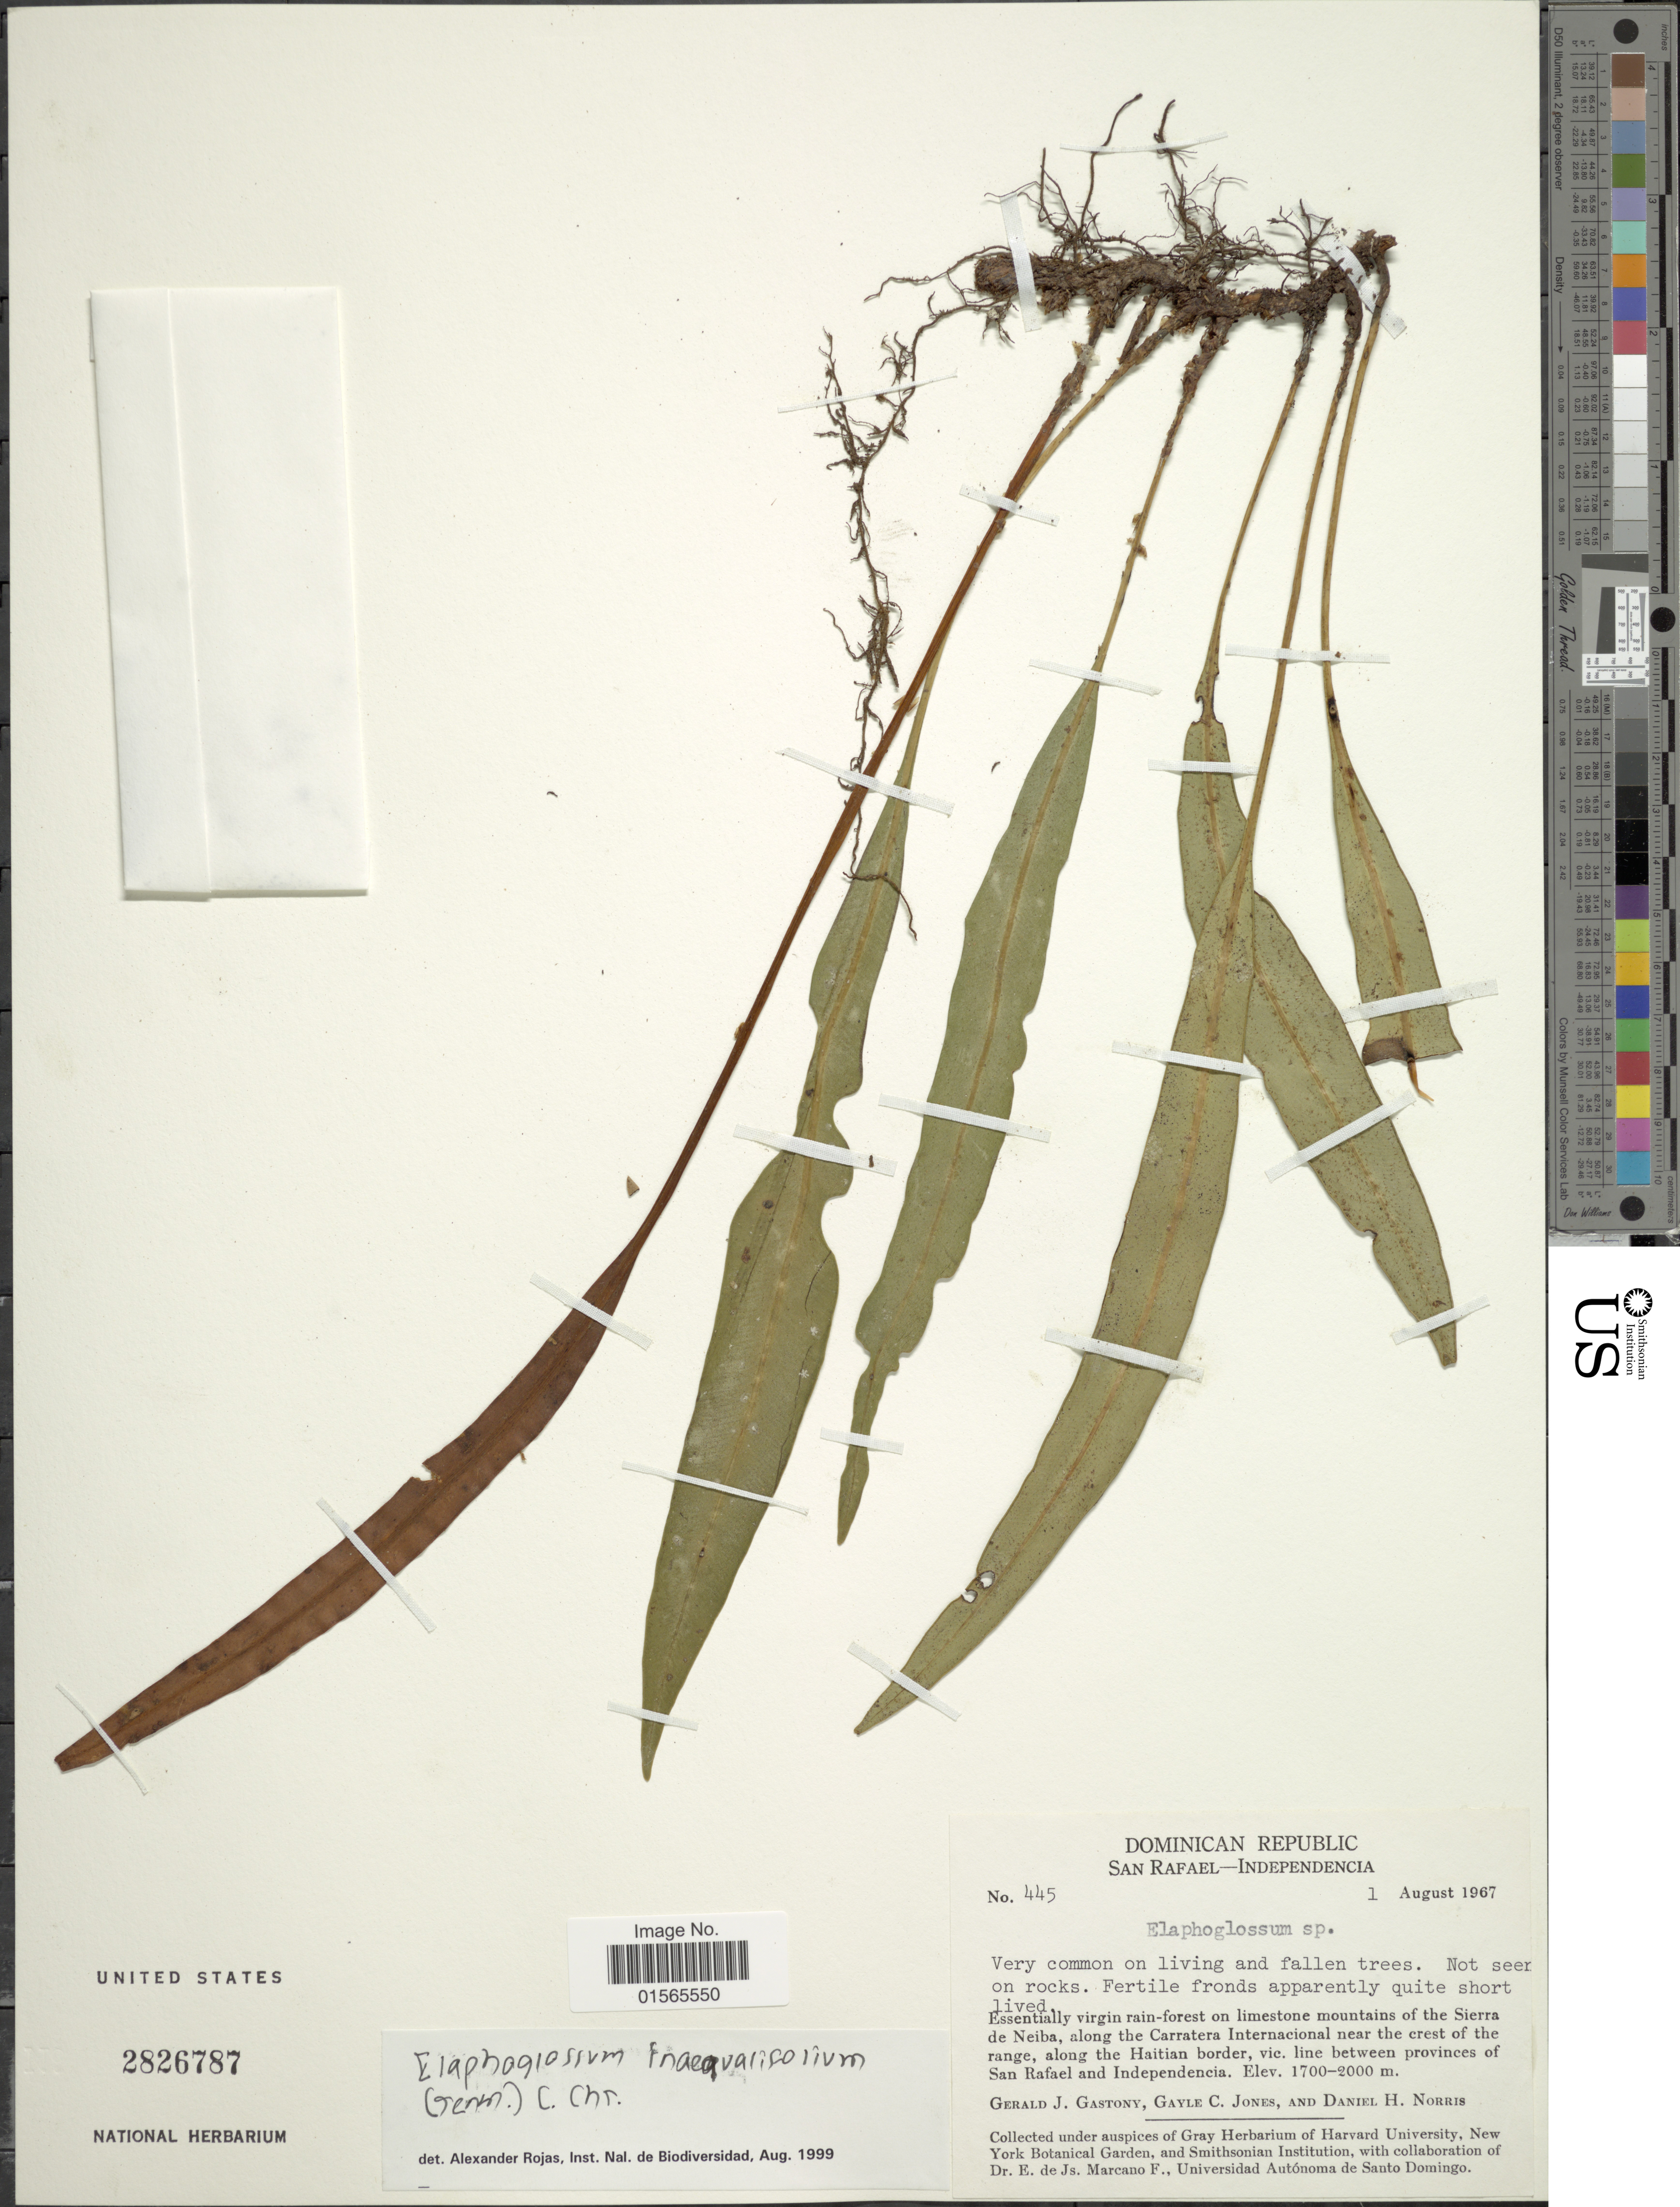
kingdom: Plantae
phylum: Tracheophyta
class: Polypodiopsida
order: Polypodiales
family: Dryopteridaceae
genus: Elaphoglossum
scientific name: Elaphoglossum inaequalifolium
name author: (Jenman) C. Chr.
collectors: G. Gastony, G. C. Jones & D. H. Norris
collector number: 445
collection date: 1967-08-01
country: Dominican Republic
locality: San Rafael-Independencia, Essentially virgin rain-forest o limestone mountains of the Sierra de Neiba, along the Carratera Internacional near the crest of the range, along the Haitian border, vic. between provinces San Rafael and Independencia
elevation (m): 1700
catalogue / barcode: US 2826787